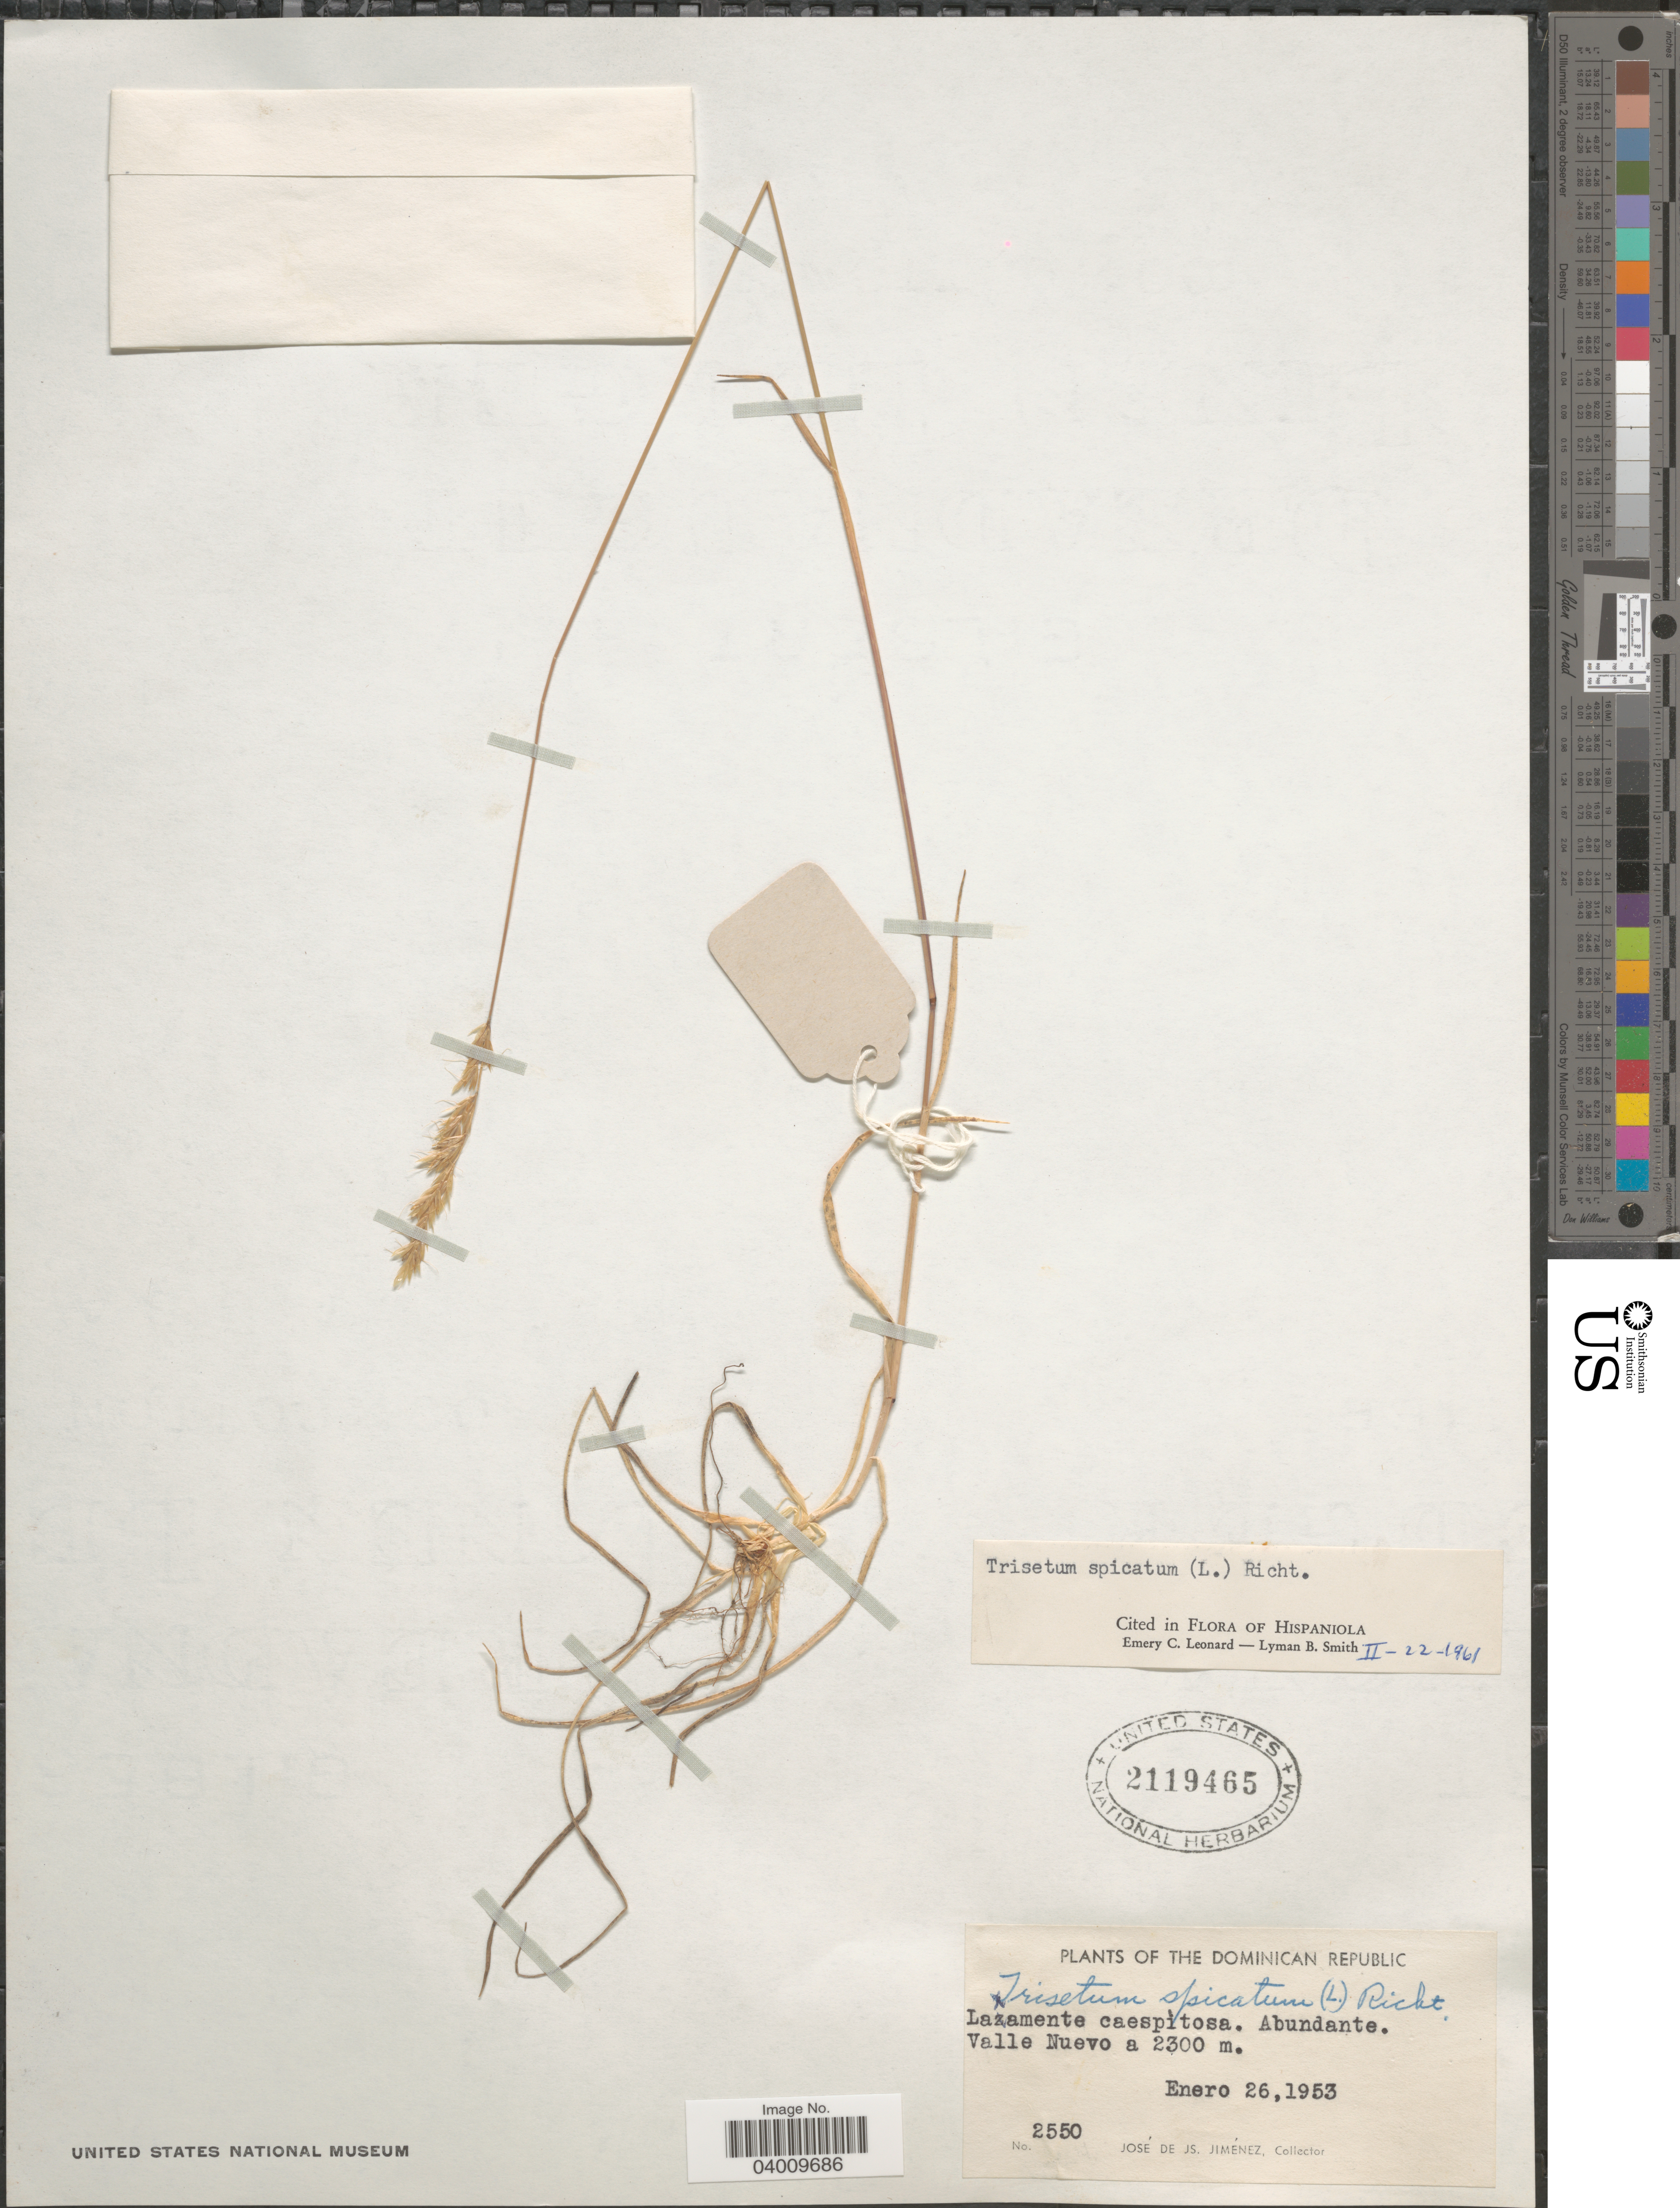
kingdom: Plantae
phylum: Tracheophyta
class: Liliopsida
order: Poales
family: Poaceae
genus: Koeleria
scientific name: Koeleria spicata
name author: (L.) Barberá et al.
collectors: J. J. Jiménez Almonte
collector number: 2550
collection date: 1953-01-26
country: Dominican Republic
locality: Valle Nuevo.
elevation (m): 2300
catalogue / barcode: US 2119465